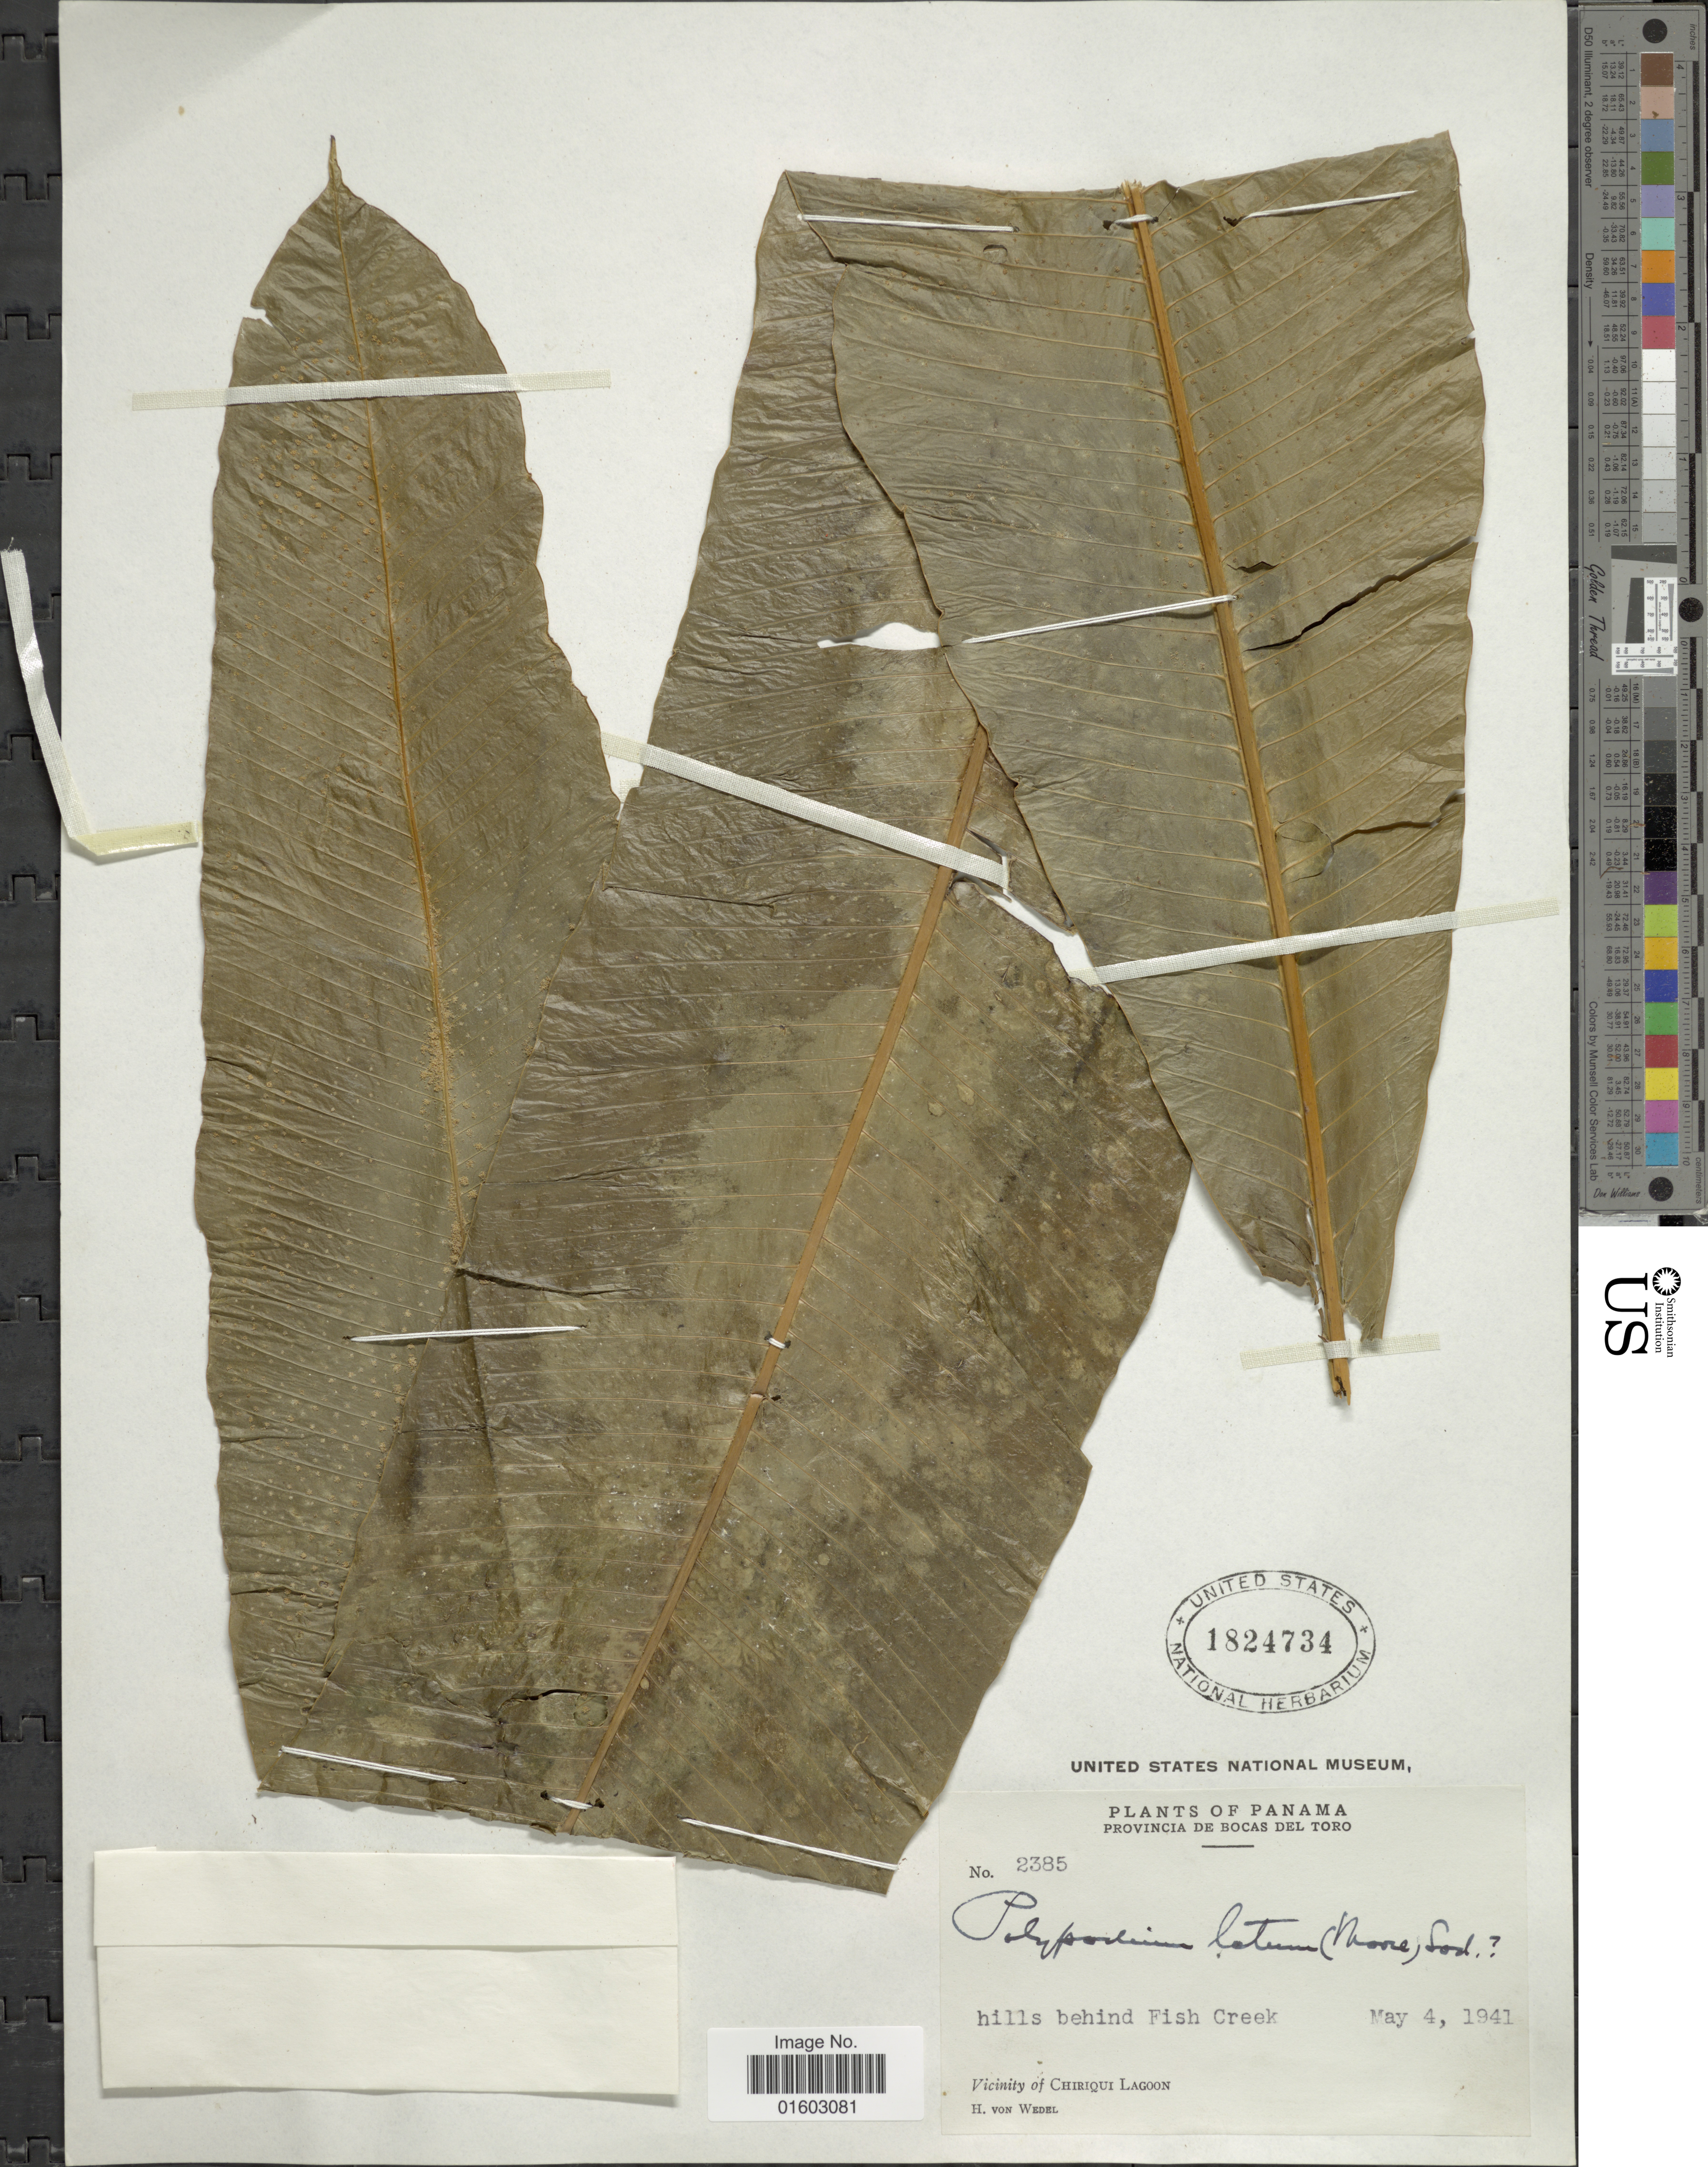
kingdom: Plantae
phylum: Tracheophyta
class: Polypodiopsida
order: Polypodiales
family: Polypodiaceae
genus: Campyloneurum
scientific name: Campyloneurum latum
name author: T. Moore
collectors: H. von Wedel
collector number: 2385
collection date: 1941-05-04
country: Panama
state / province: Bocas del Toro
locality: Provincia de Bocas del Toro. hills behind Fish Creek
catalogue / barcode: US 1824734